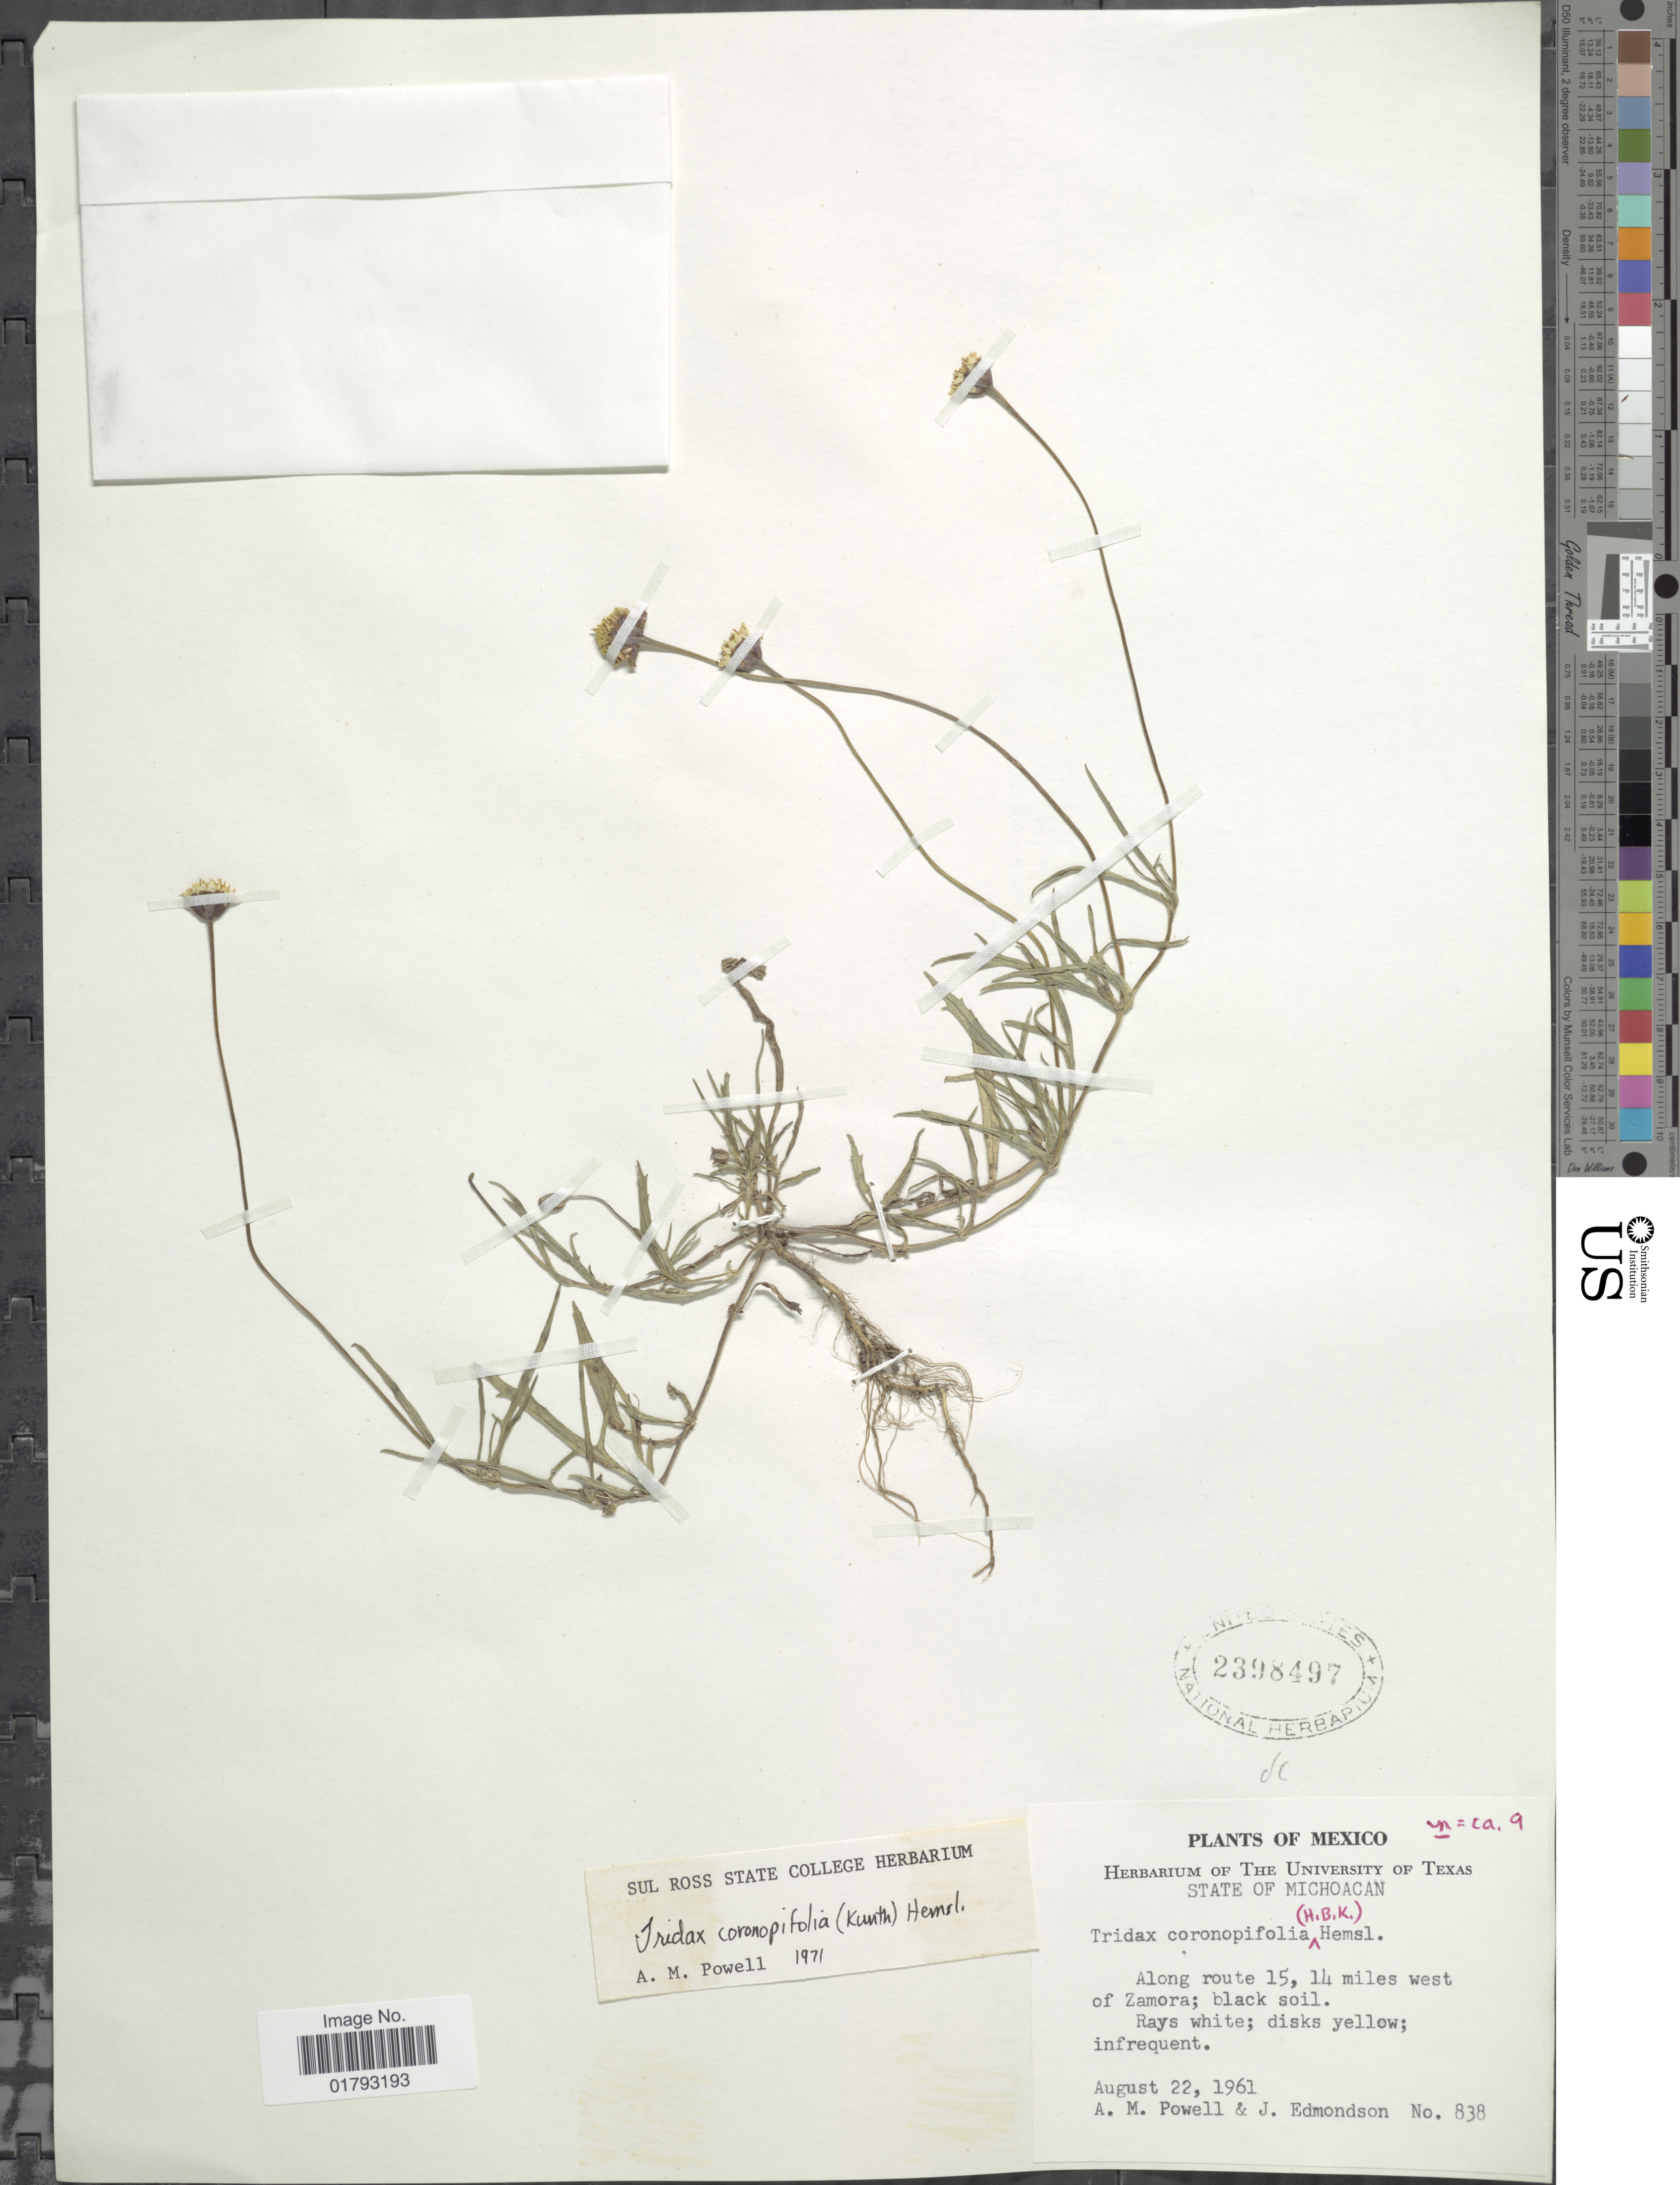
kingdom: Plantae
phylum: Tracheophyta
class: Magnoliopsida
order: Asterales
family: Asteraceae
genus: Tridax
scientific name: Tridax coronopifolia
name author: (Kunth) Hemsl.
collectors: A. M. Powell & J. Edmondson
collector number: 838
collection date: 1961-08-22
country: Mexico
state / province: Michoacán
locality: State of Michoacan, Along route 15, 14 miles west of Zamora.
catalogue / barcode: US 2398497